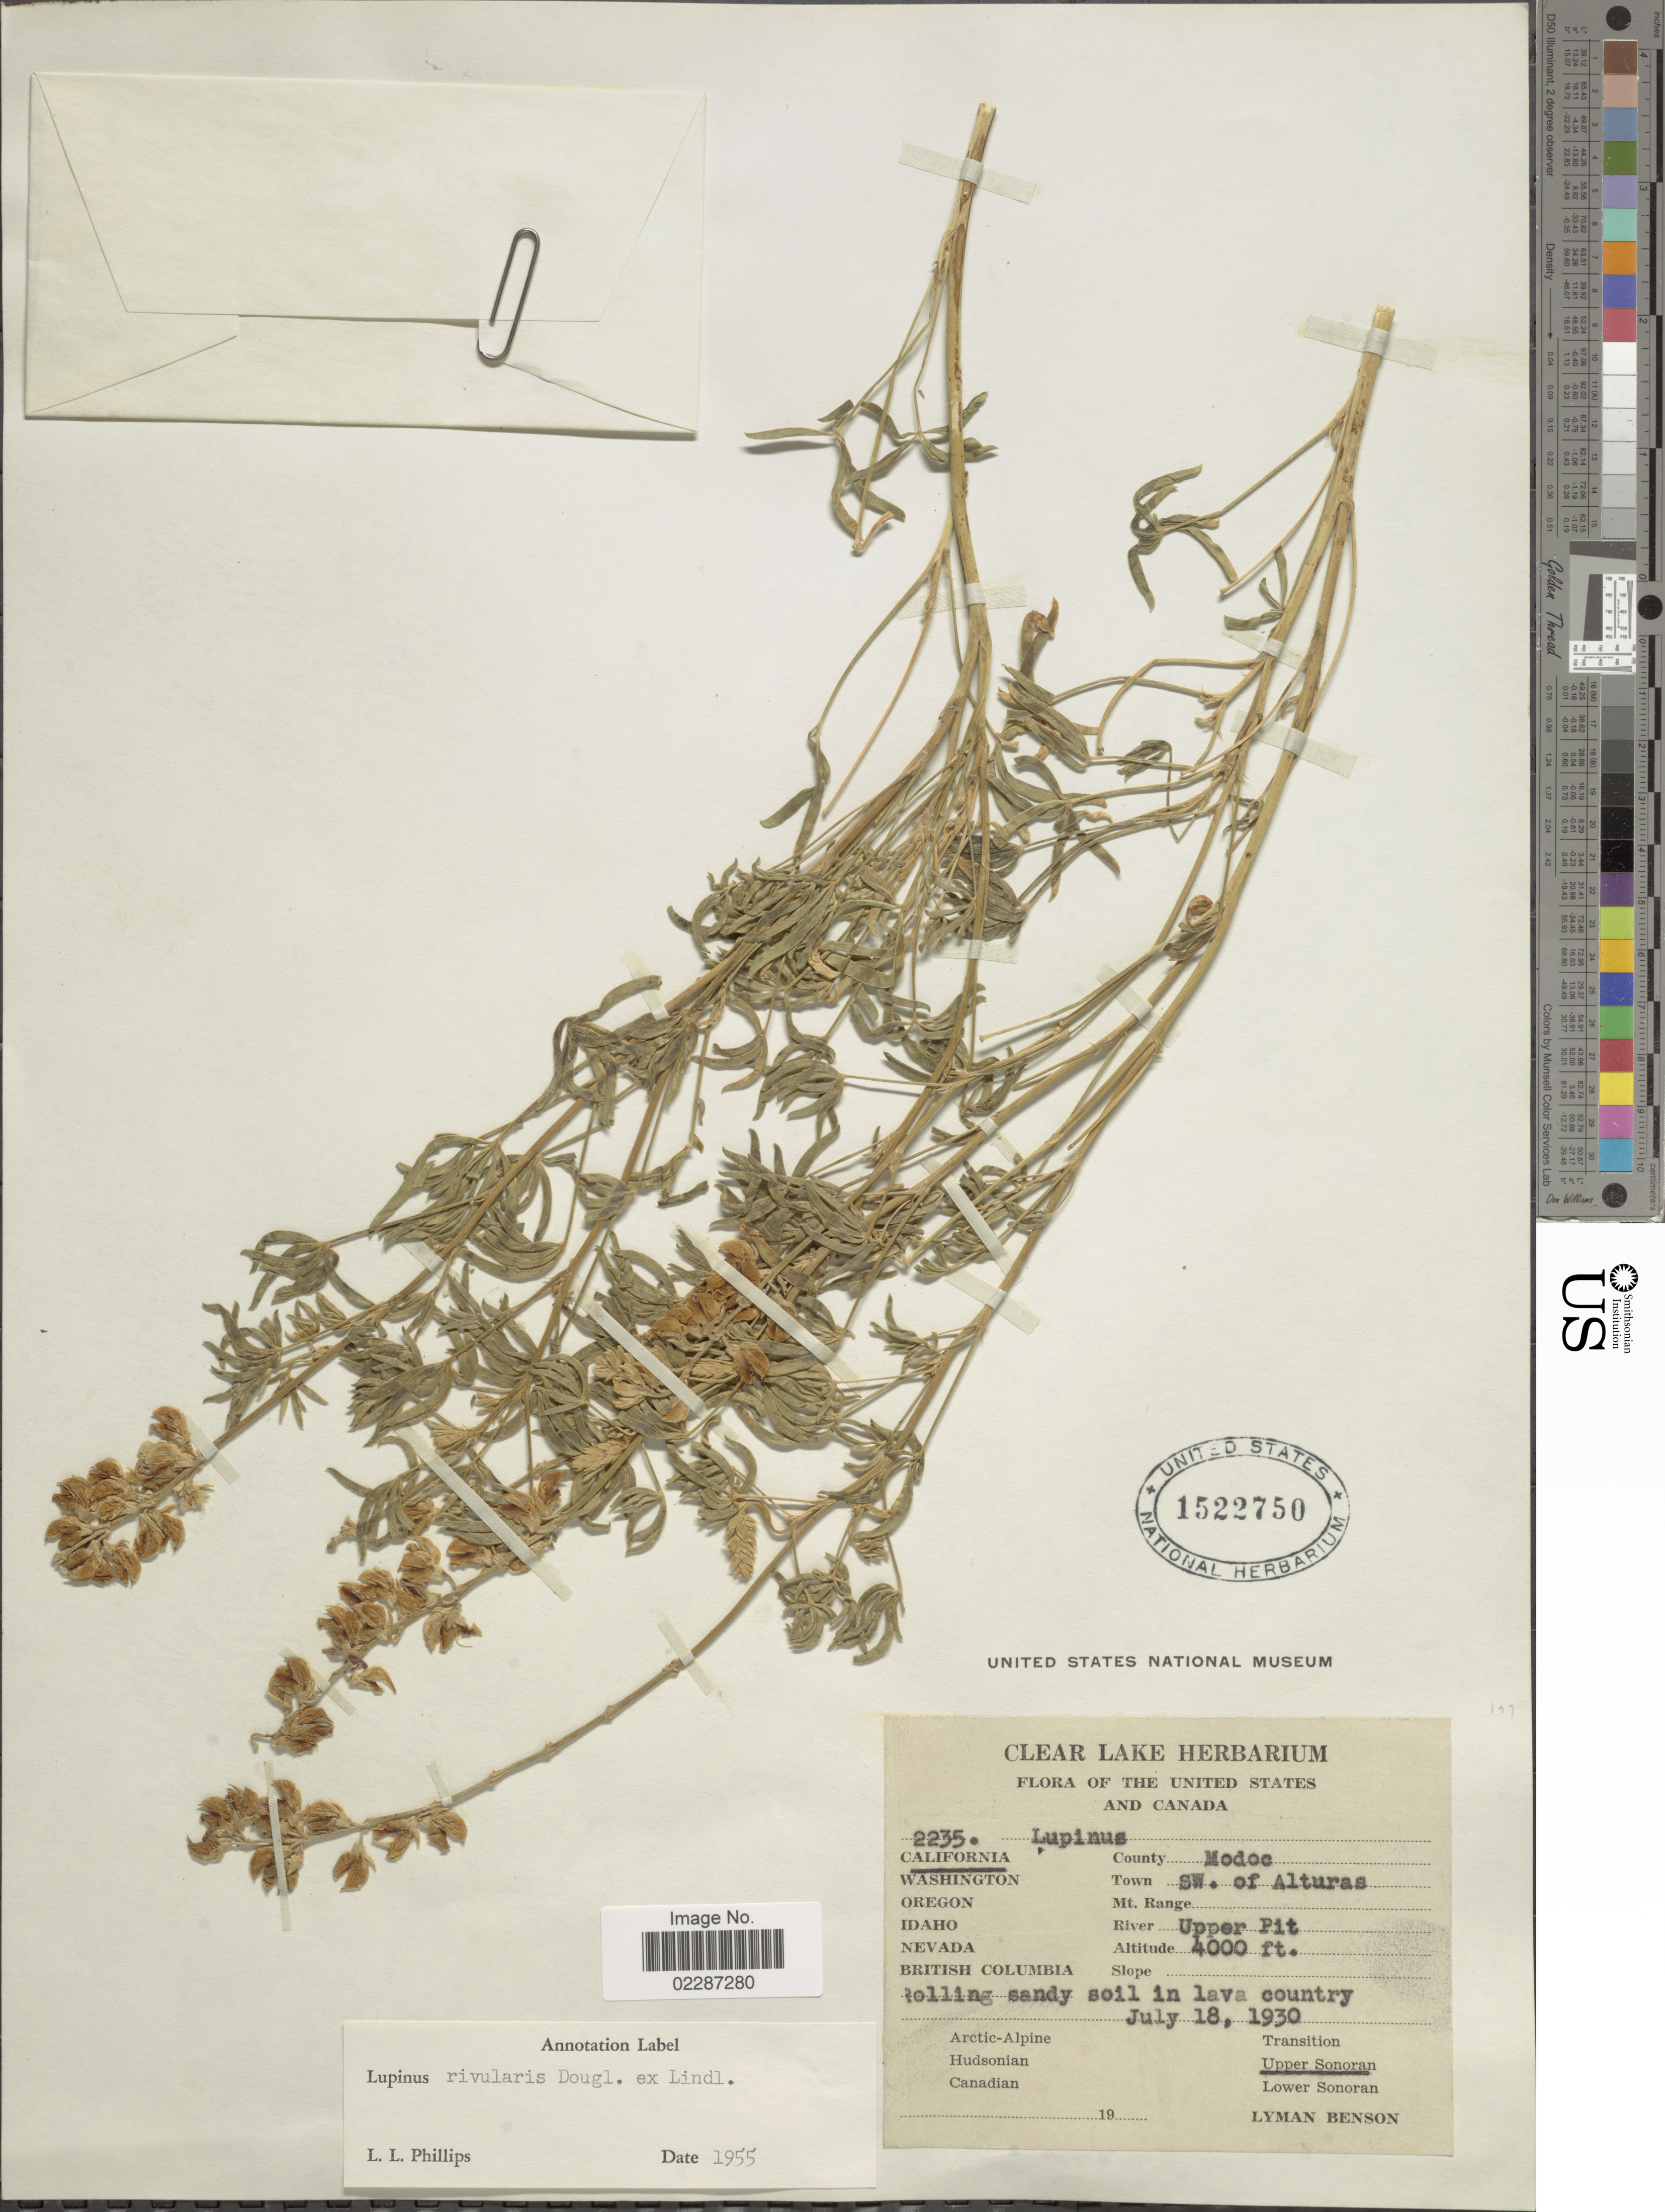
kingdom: Plantae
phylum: Tracheophyta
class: Magnoliopsida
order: Fabales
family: Fabaceae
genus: Lupinus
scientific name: Lupinus rivularis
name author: Lindl.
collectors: L. D. Benson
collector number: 2235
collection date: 1930-07-18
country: United States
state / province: California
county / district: Mono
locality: United states and Canada, County Modoc, SW. of Alturas, Upper Pit, Upper Sonoran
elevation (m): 1219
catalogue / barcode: US 1522750